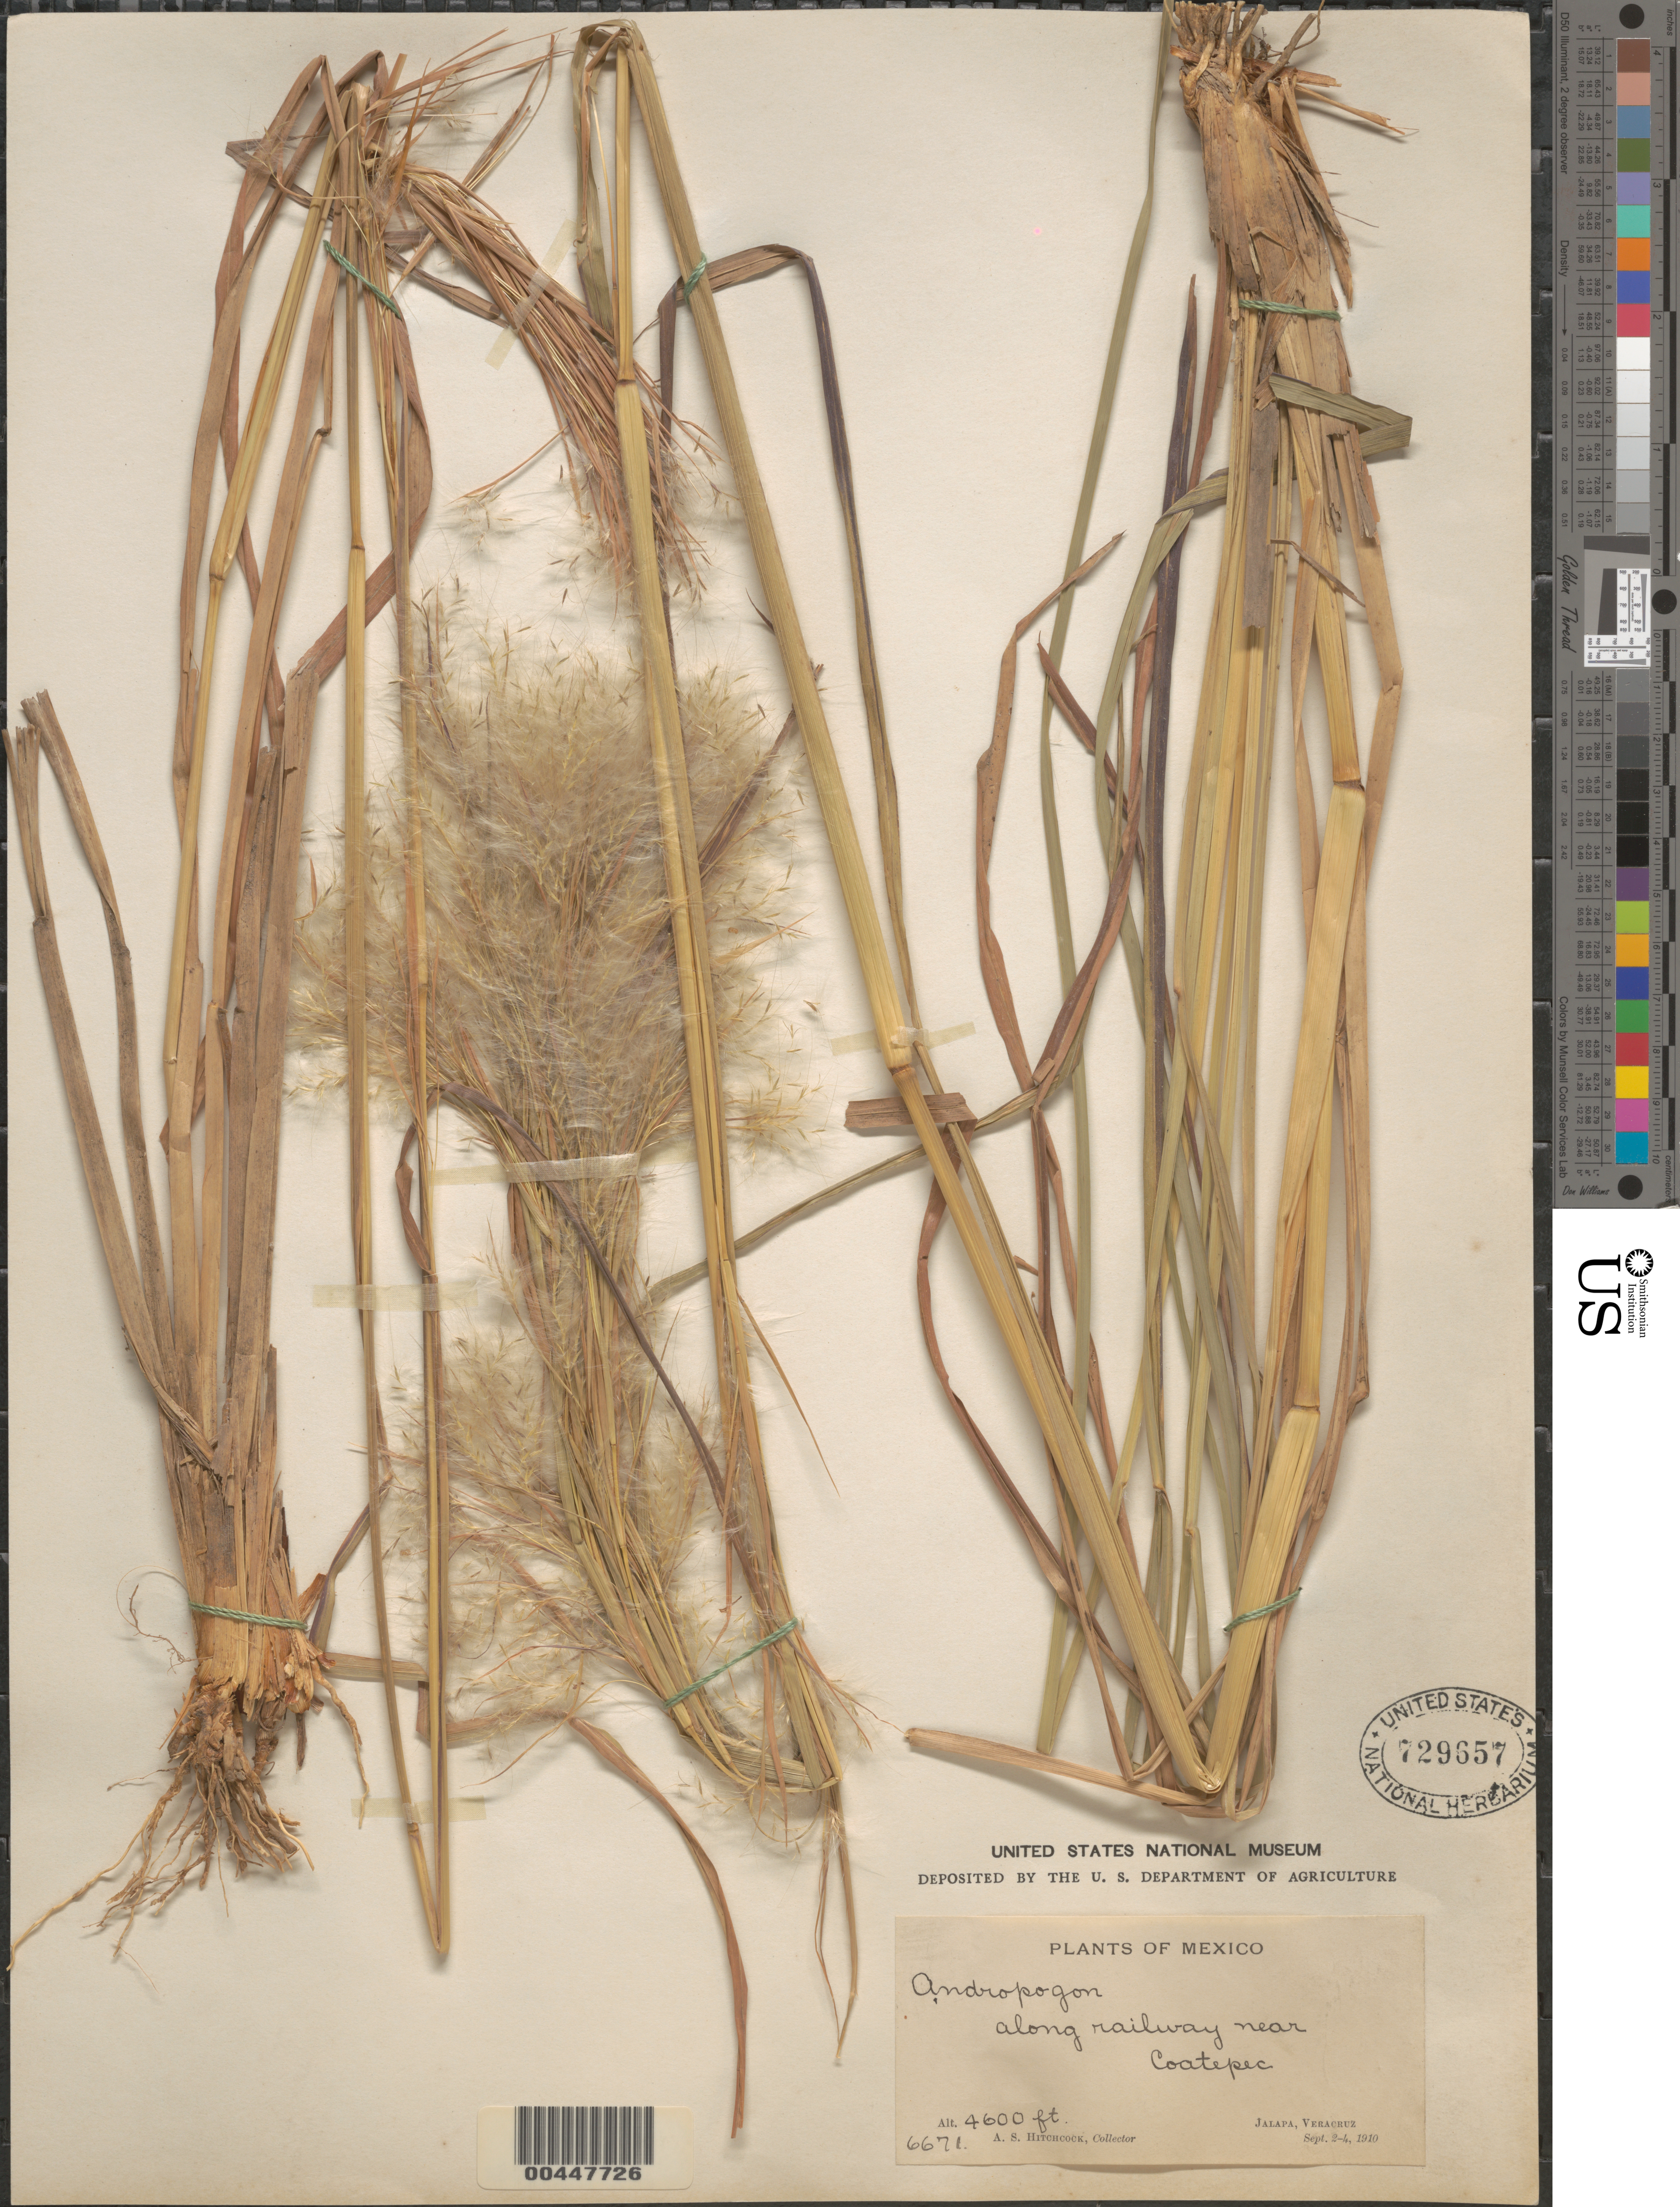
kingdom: Plantae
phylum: Tracheophyta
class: Liliopsida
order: Poales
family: Poaceae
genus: Andropogon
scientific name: Andropogon glomeratus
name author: (Walter) Britton, Stearns & Poggenb.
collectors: A. S. Hitchcock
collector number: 6671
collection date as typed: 2 Sep 1910 to 4 Sep 1910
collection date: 1910-09-02/1910-09-04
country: Mexico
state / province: Veracruz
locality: Jalapa, along railway near Coatepec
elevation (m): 1402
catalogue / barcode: US 729657